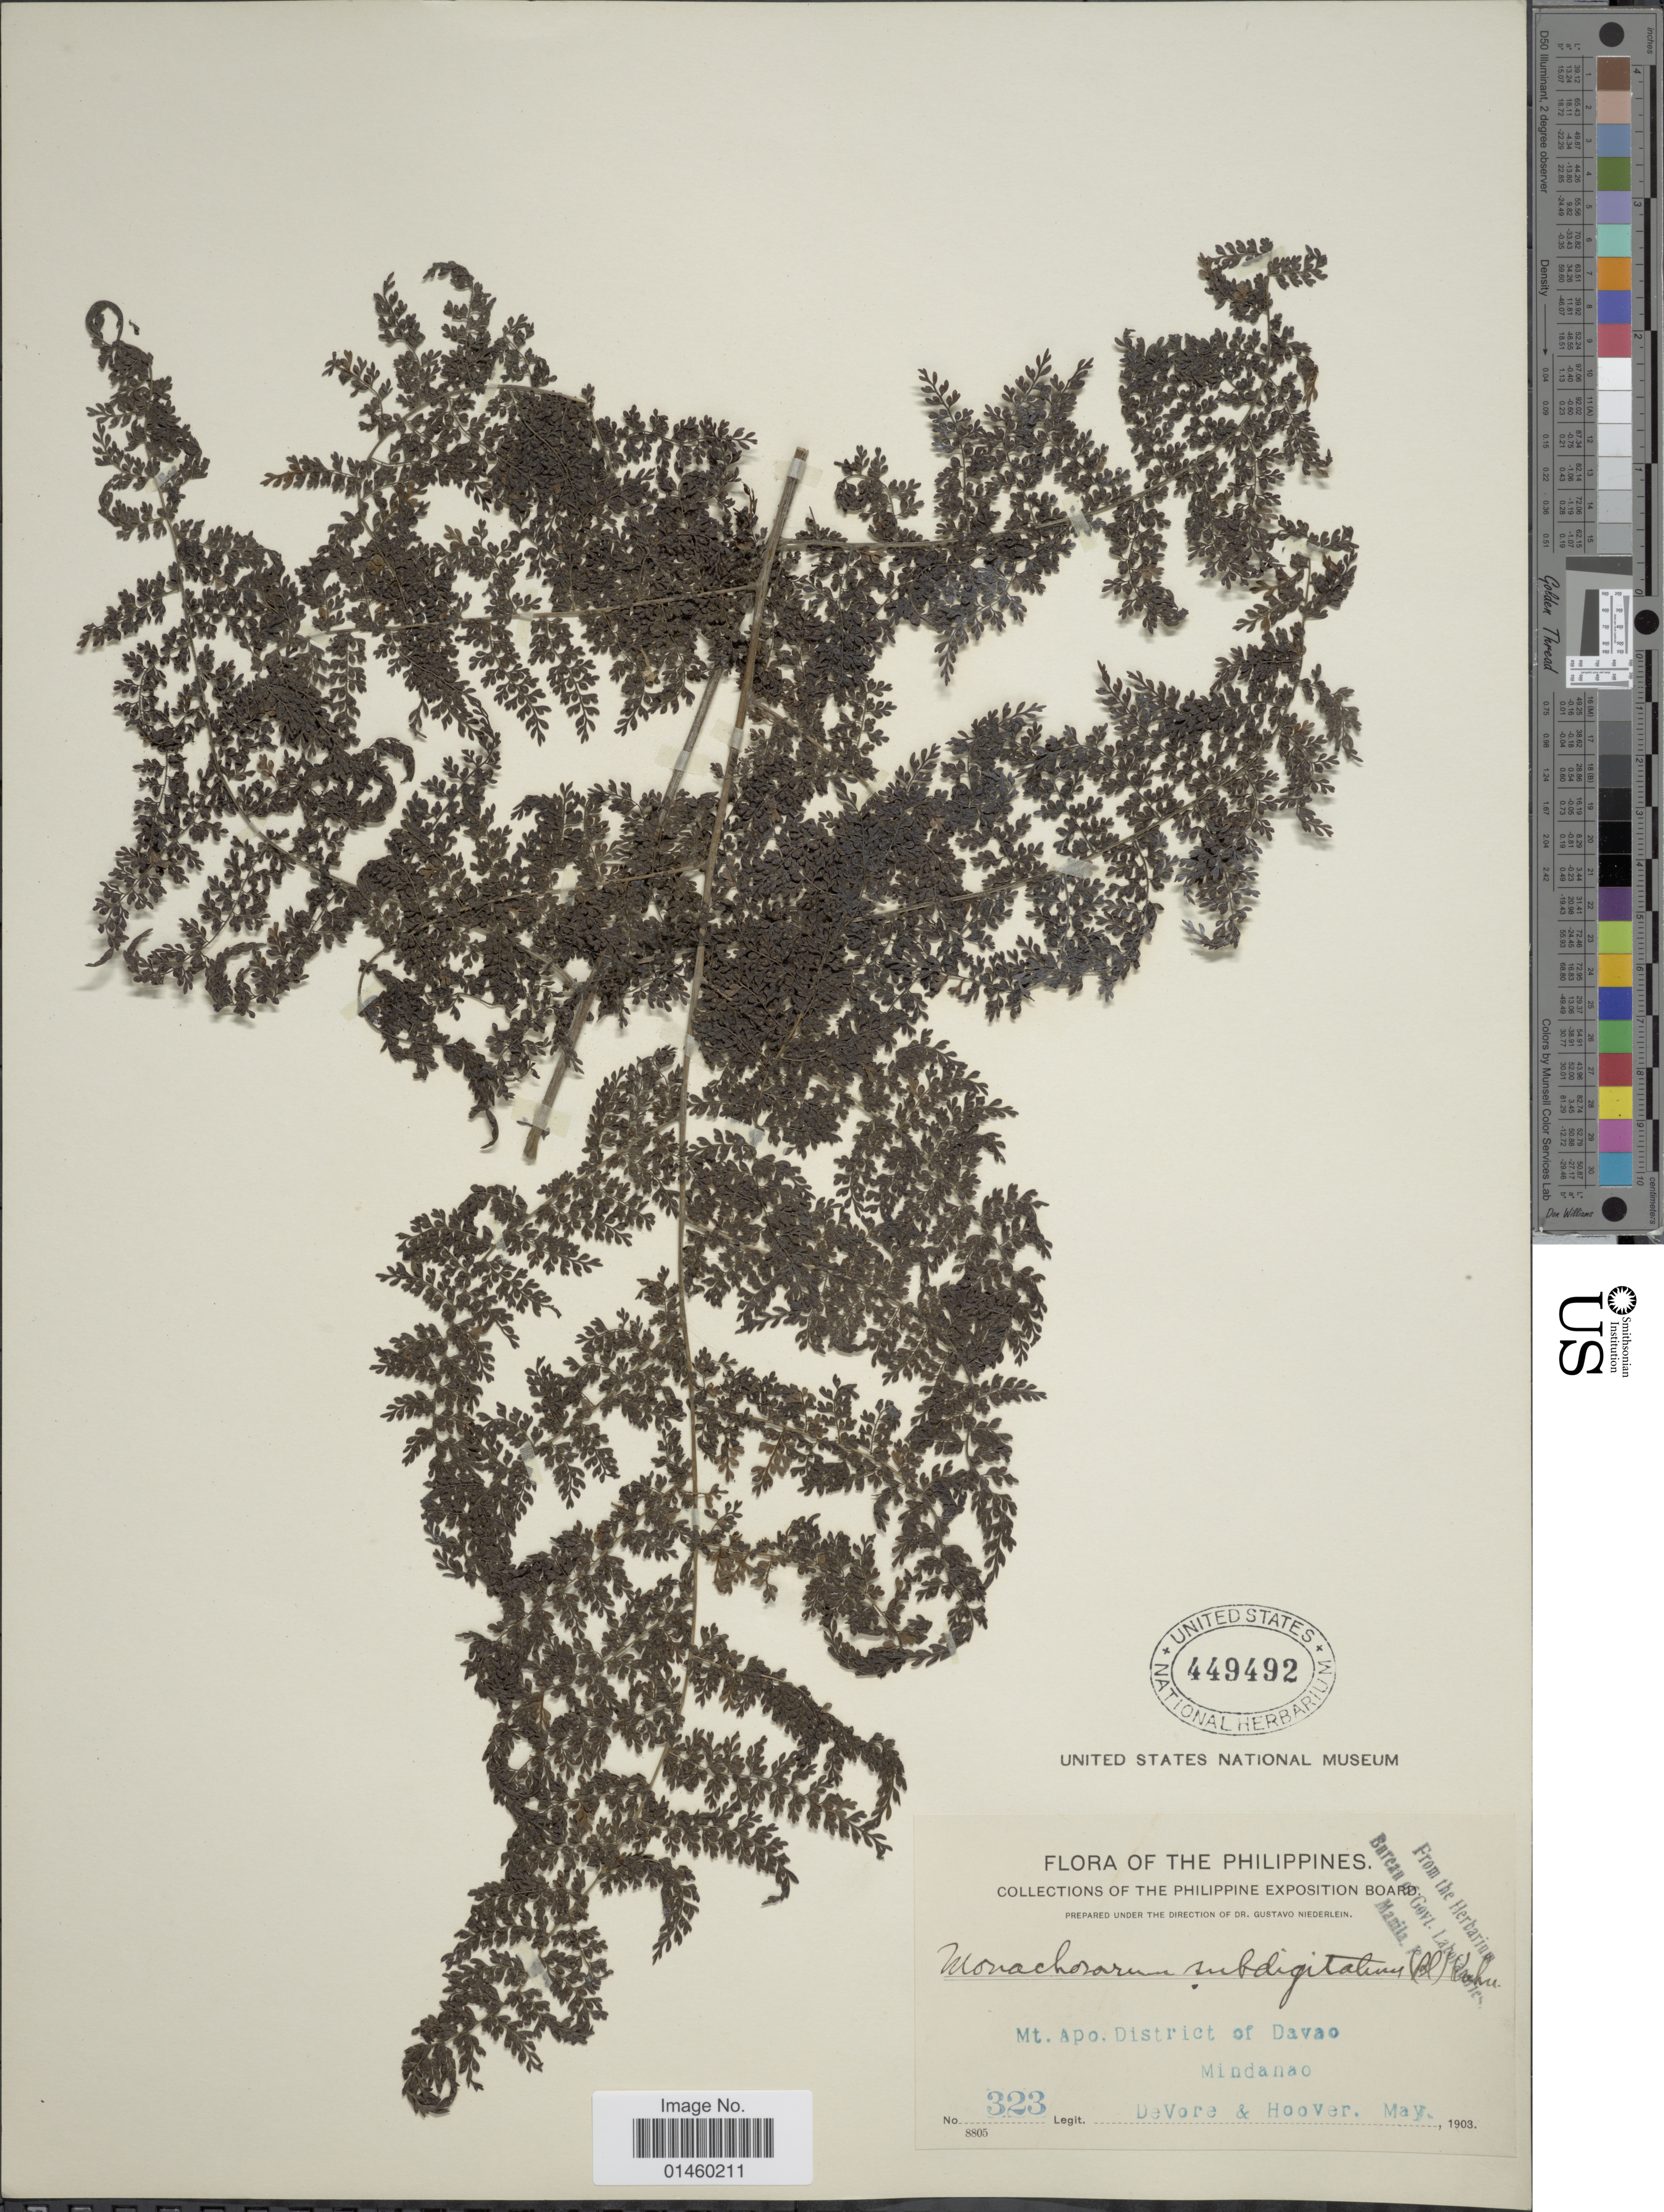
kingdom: Plantae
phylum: Tracheophyta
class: Polypodiopsida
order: Polypodiales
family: Dennstaedtiaceae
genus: Monachosorum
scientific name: Monachosorum subdigitatum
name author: (Blume) Kuhn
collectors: -. DeVore & -- Hoover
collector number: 323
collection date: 1903-05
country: Philippines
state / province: Davao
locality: Mt. Apo. District of Davao. Mindanao.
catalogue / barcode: US 449492